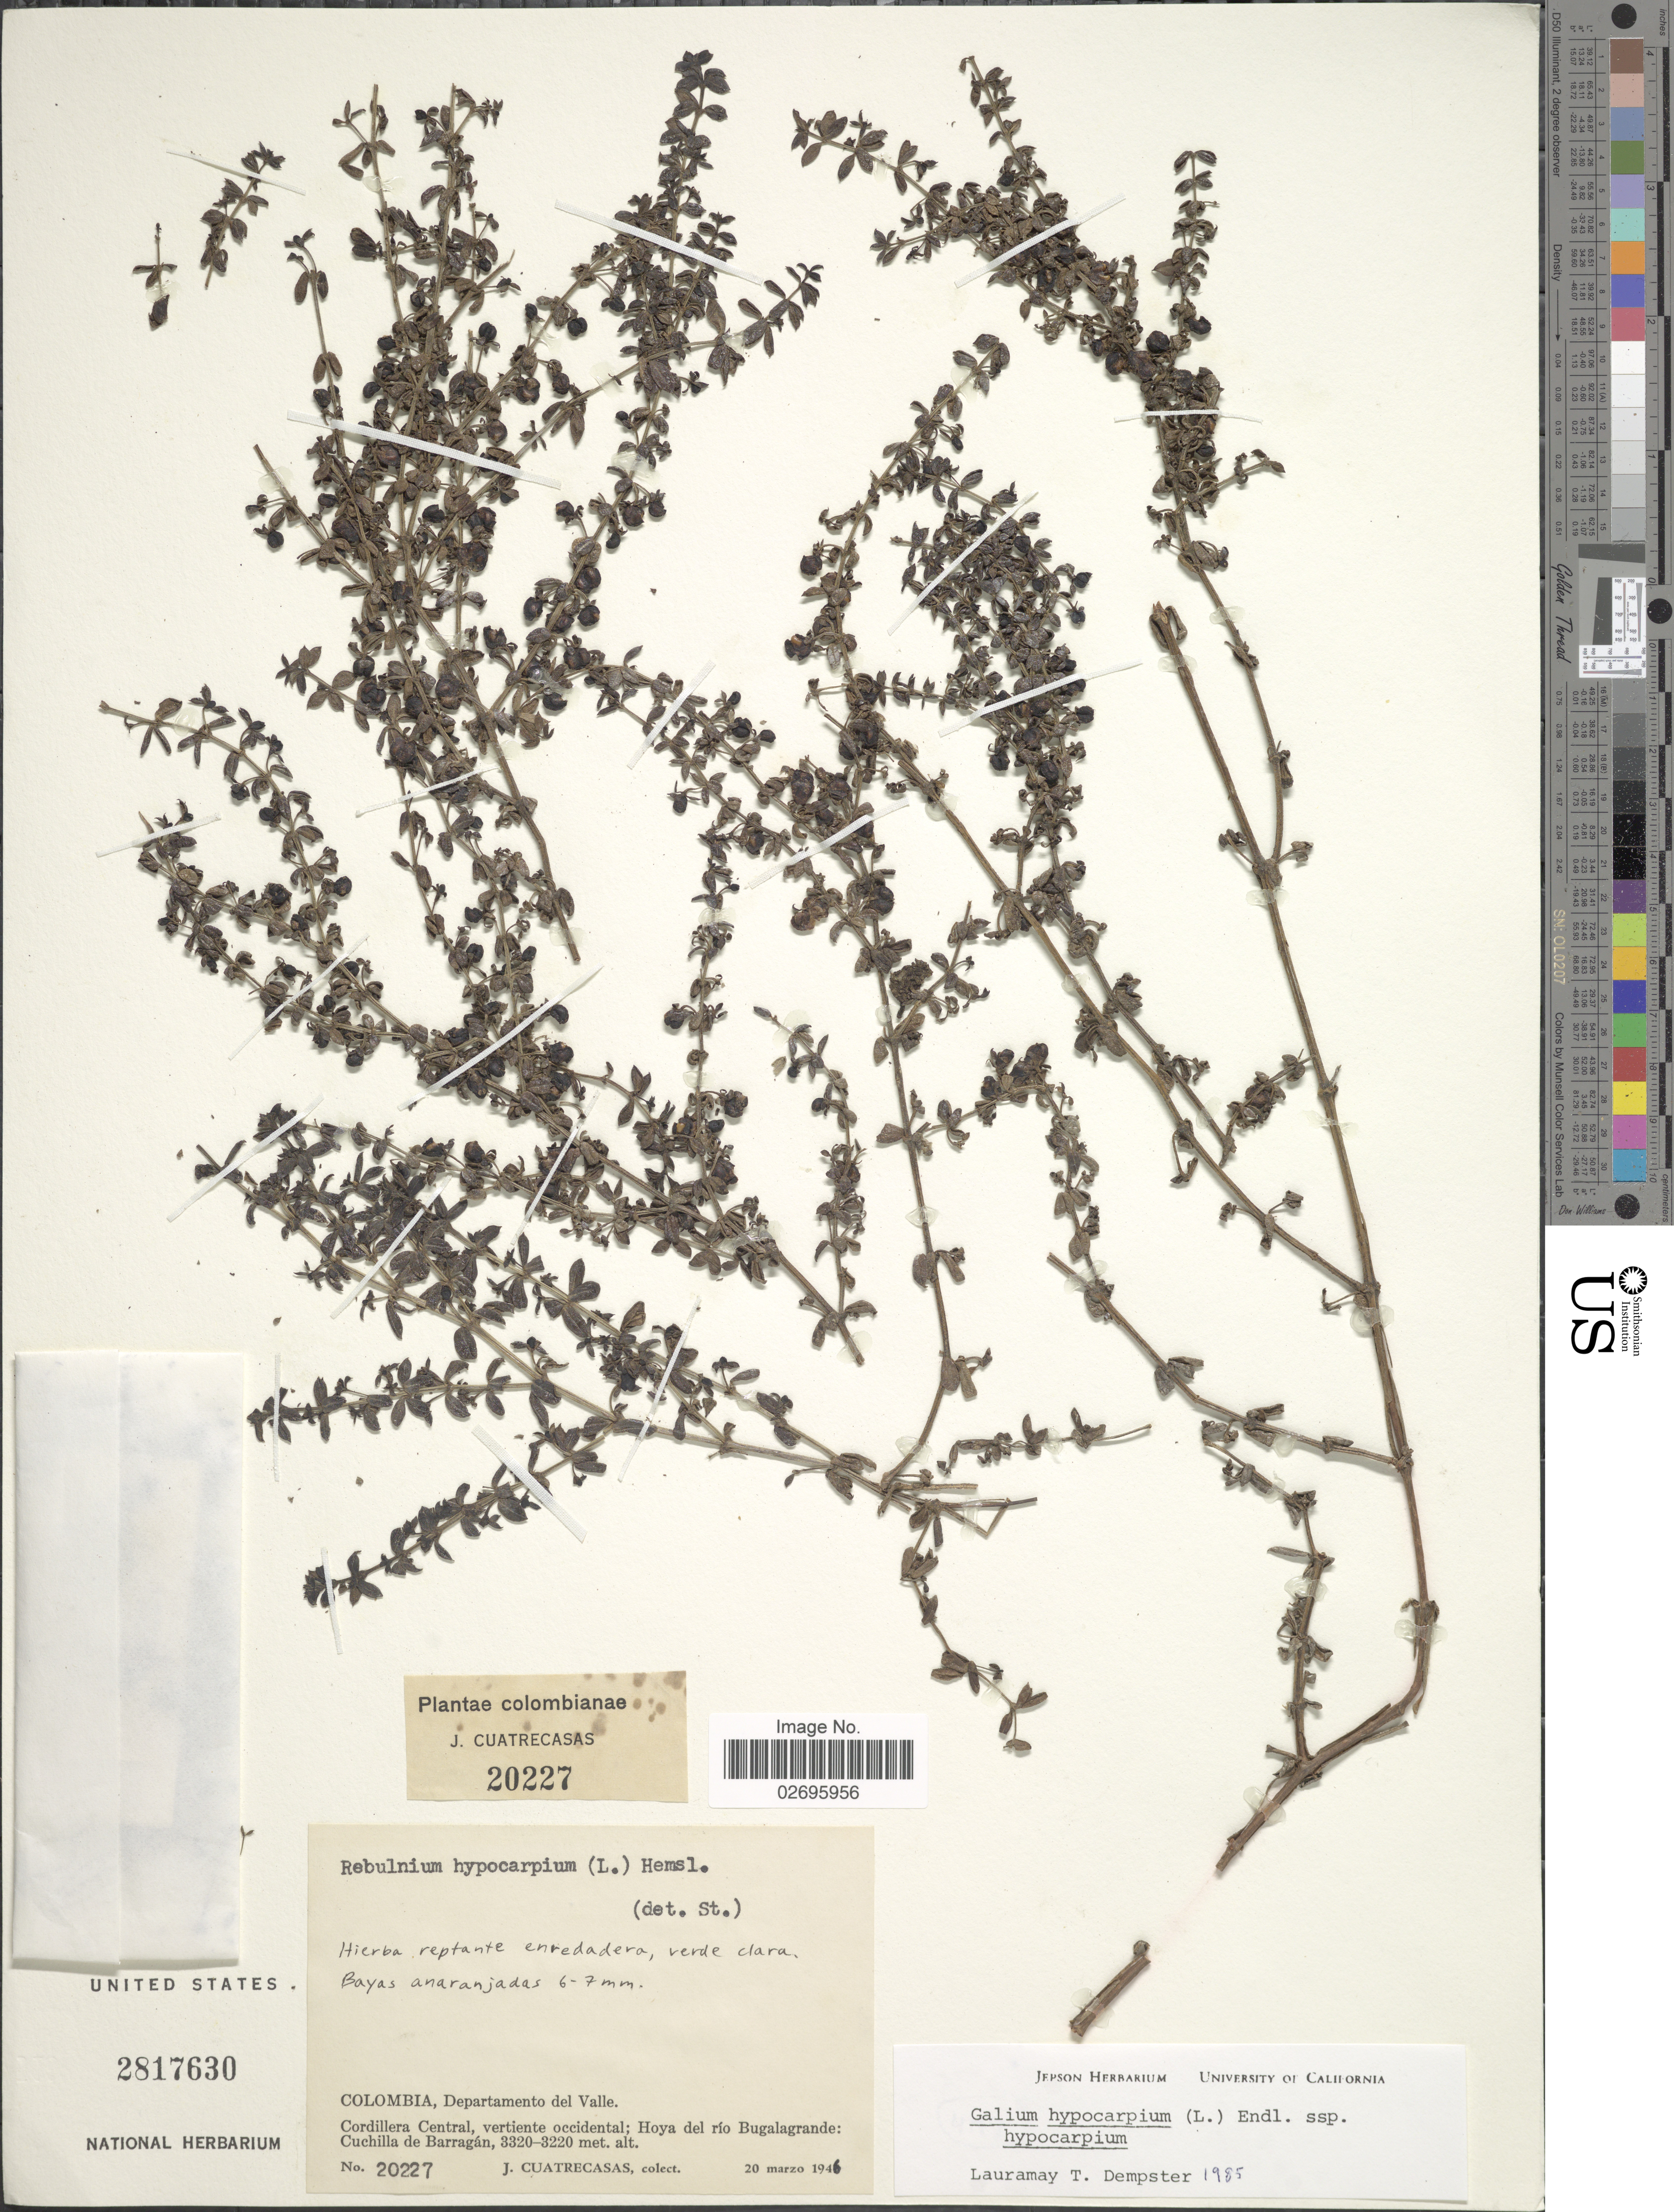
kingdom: Plantae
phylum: Tracheophyta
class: Magnoliopsida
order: Gentianales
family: Rubiaceae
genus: Galium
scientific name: Galium hypocarpium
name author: (L.) Endl. ex Griseb.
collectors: J. Cuatrecasas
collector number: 20227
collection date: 1946-03-20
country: Colombia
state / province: Valle del Cauca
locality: Departamento del Valle, Cordillera Central, vertiente occidental; Hoya del río Bugalagrande: Cuchilla de Barragán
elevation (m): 3220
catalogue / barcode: US 2817630